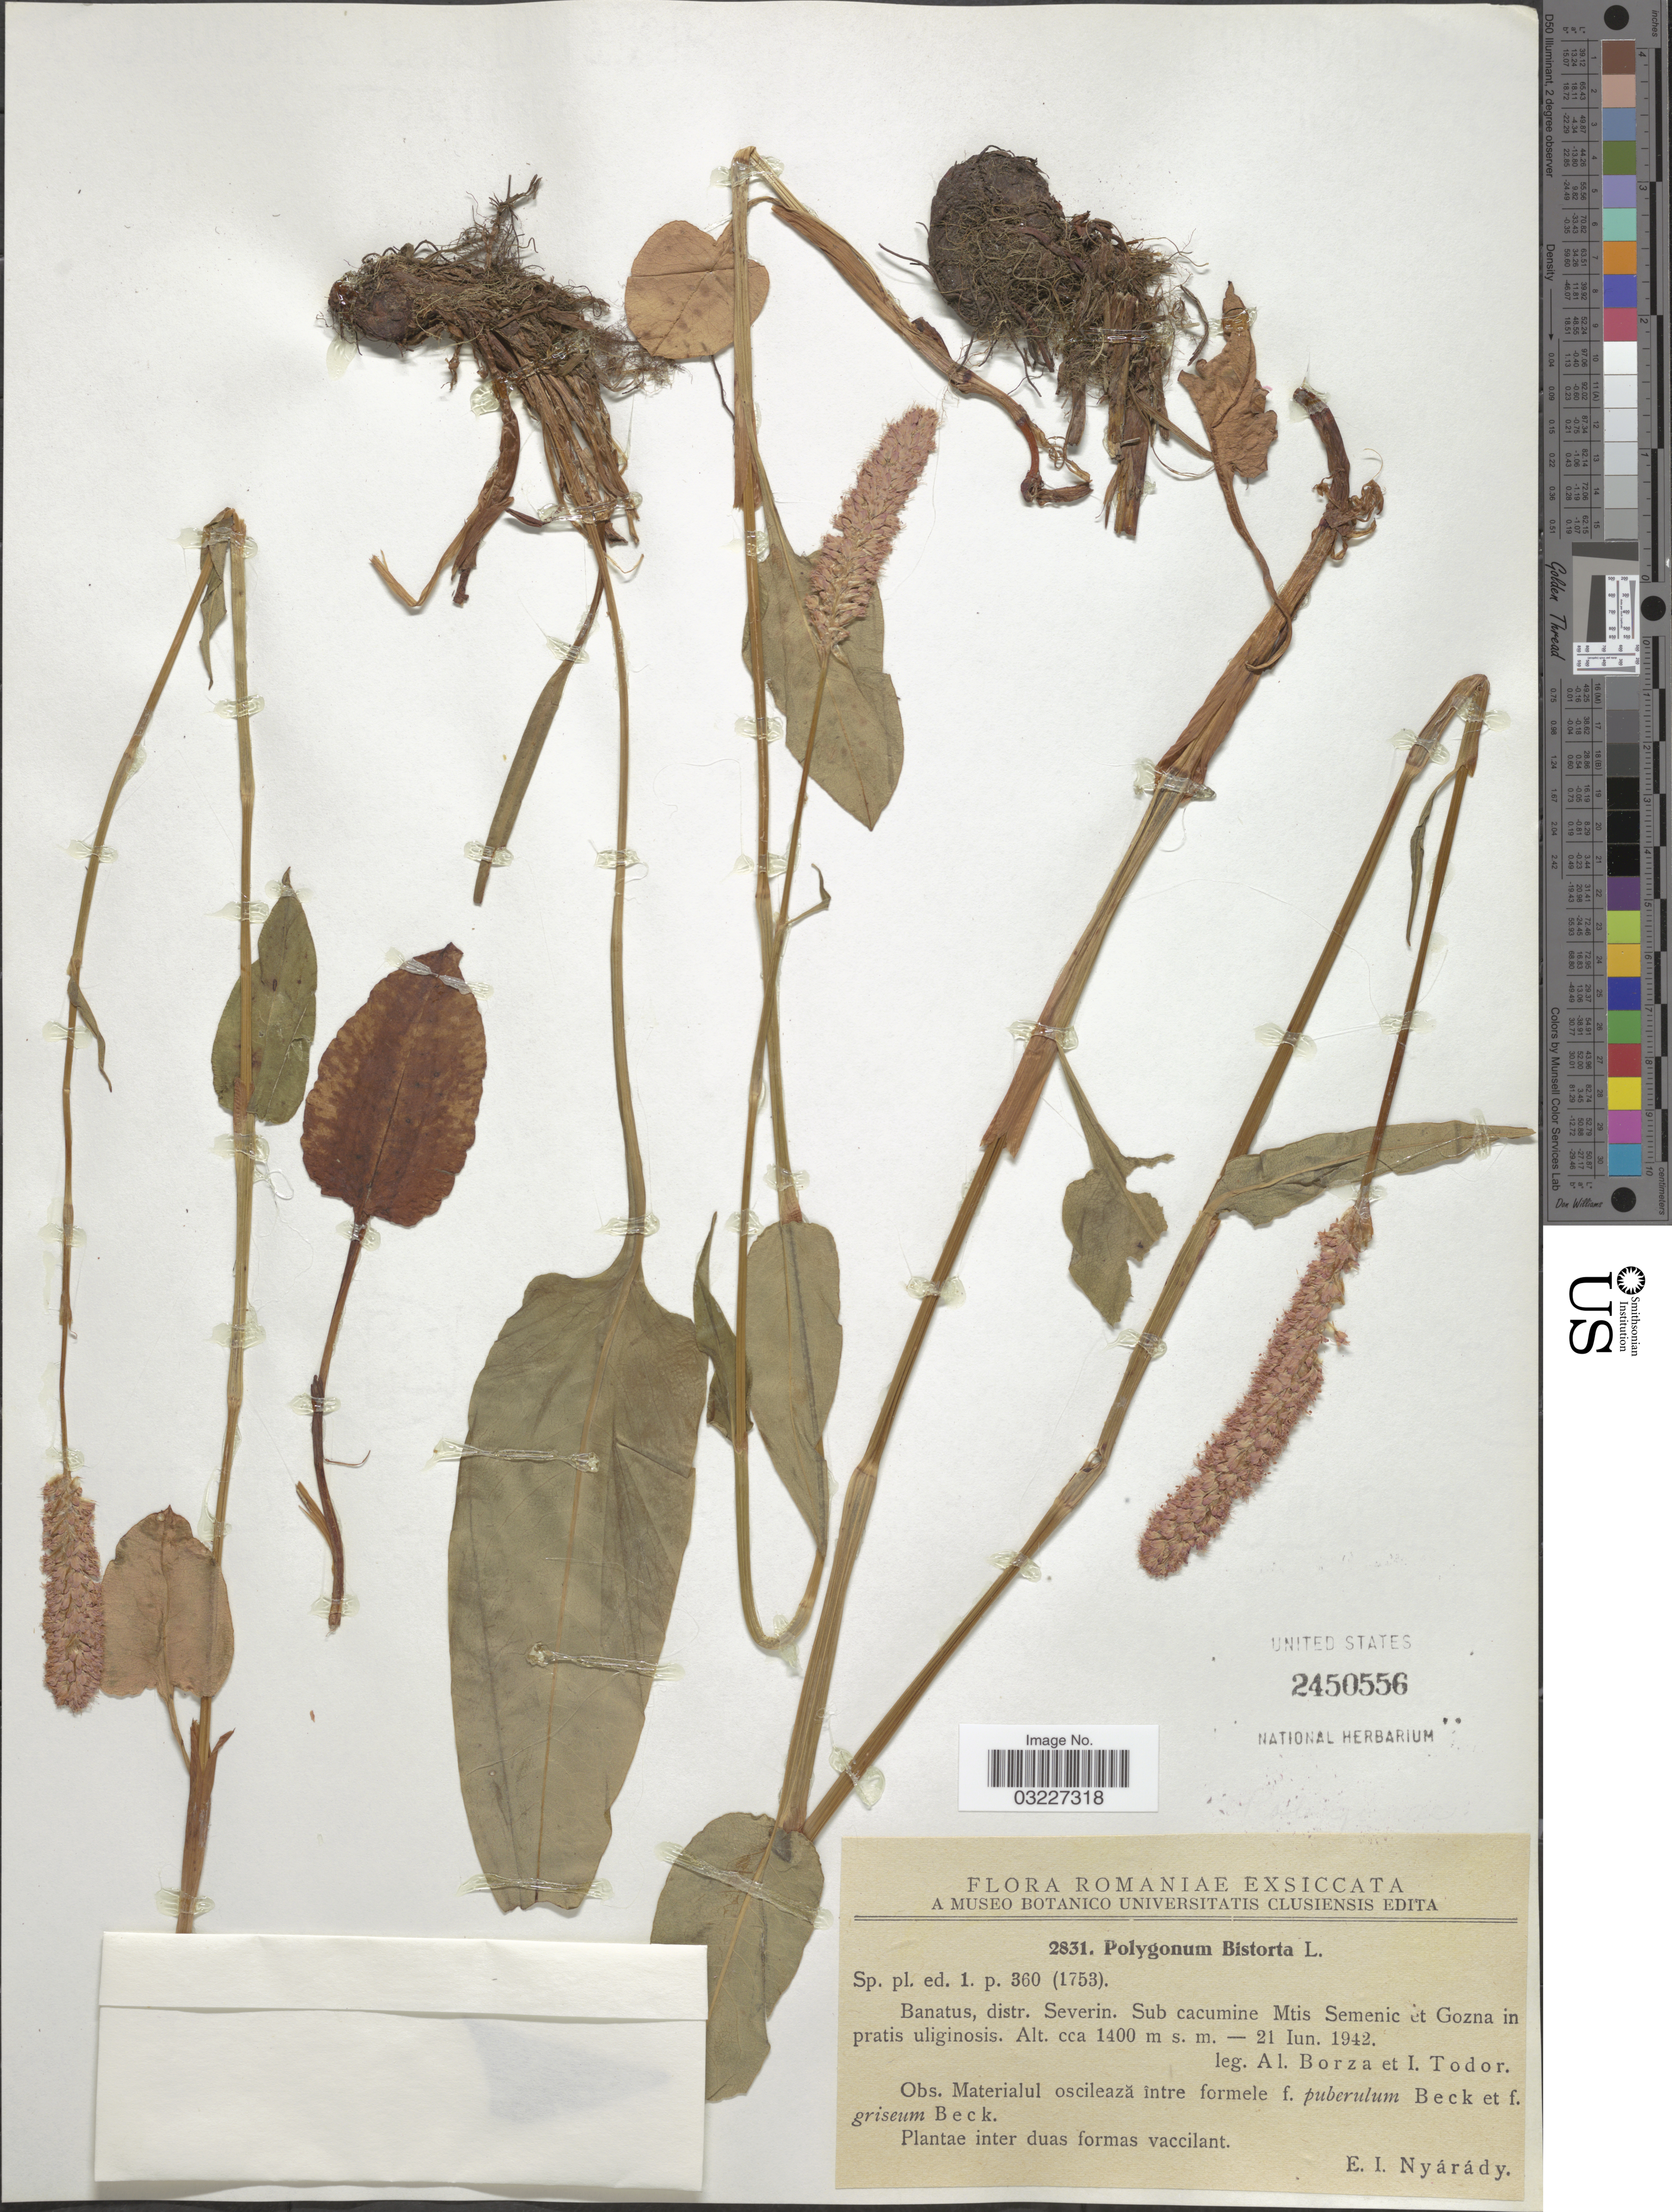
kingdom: Plantae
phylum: Tracheophyta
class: Magnoliopsida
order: Caryophyllales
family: Polygonaceae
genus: Bistorta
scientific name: Bistorta officinalis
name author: Delarbre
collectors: A. Borza & I. Todor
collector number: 2831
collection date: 1942-06-21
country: Romania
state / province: Caras-Severin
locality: Banatus, distr. Severin. Sub cacumine Mtis Semenic et Gozna in pratis uliginosis.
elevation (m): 1400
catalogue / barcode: US 2450556